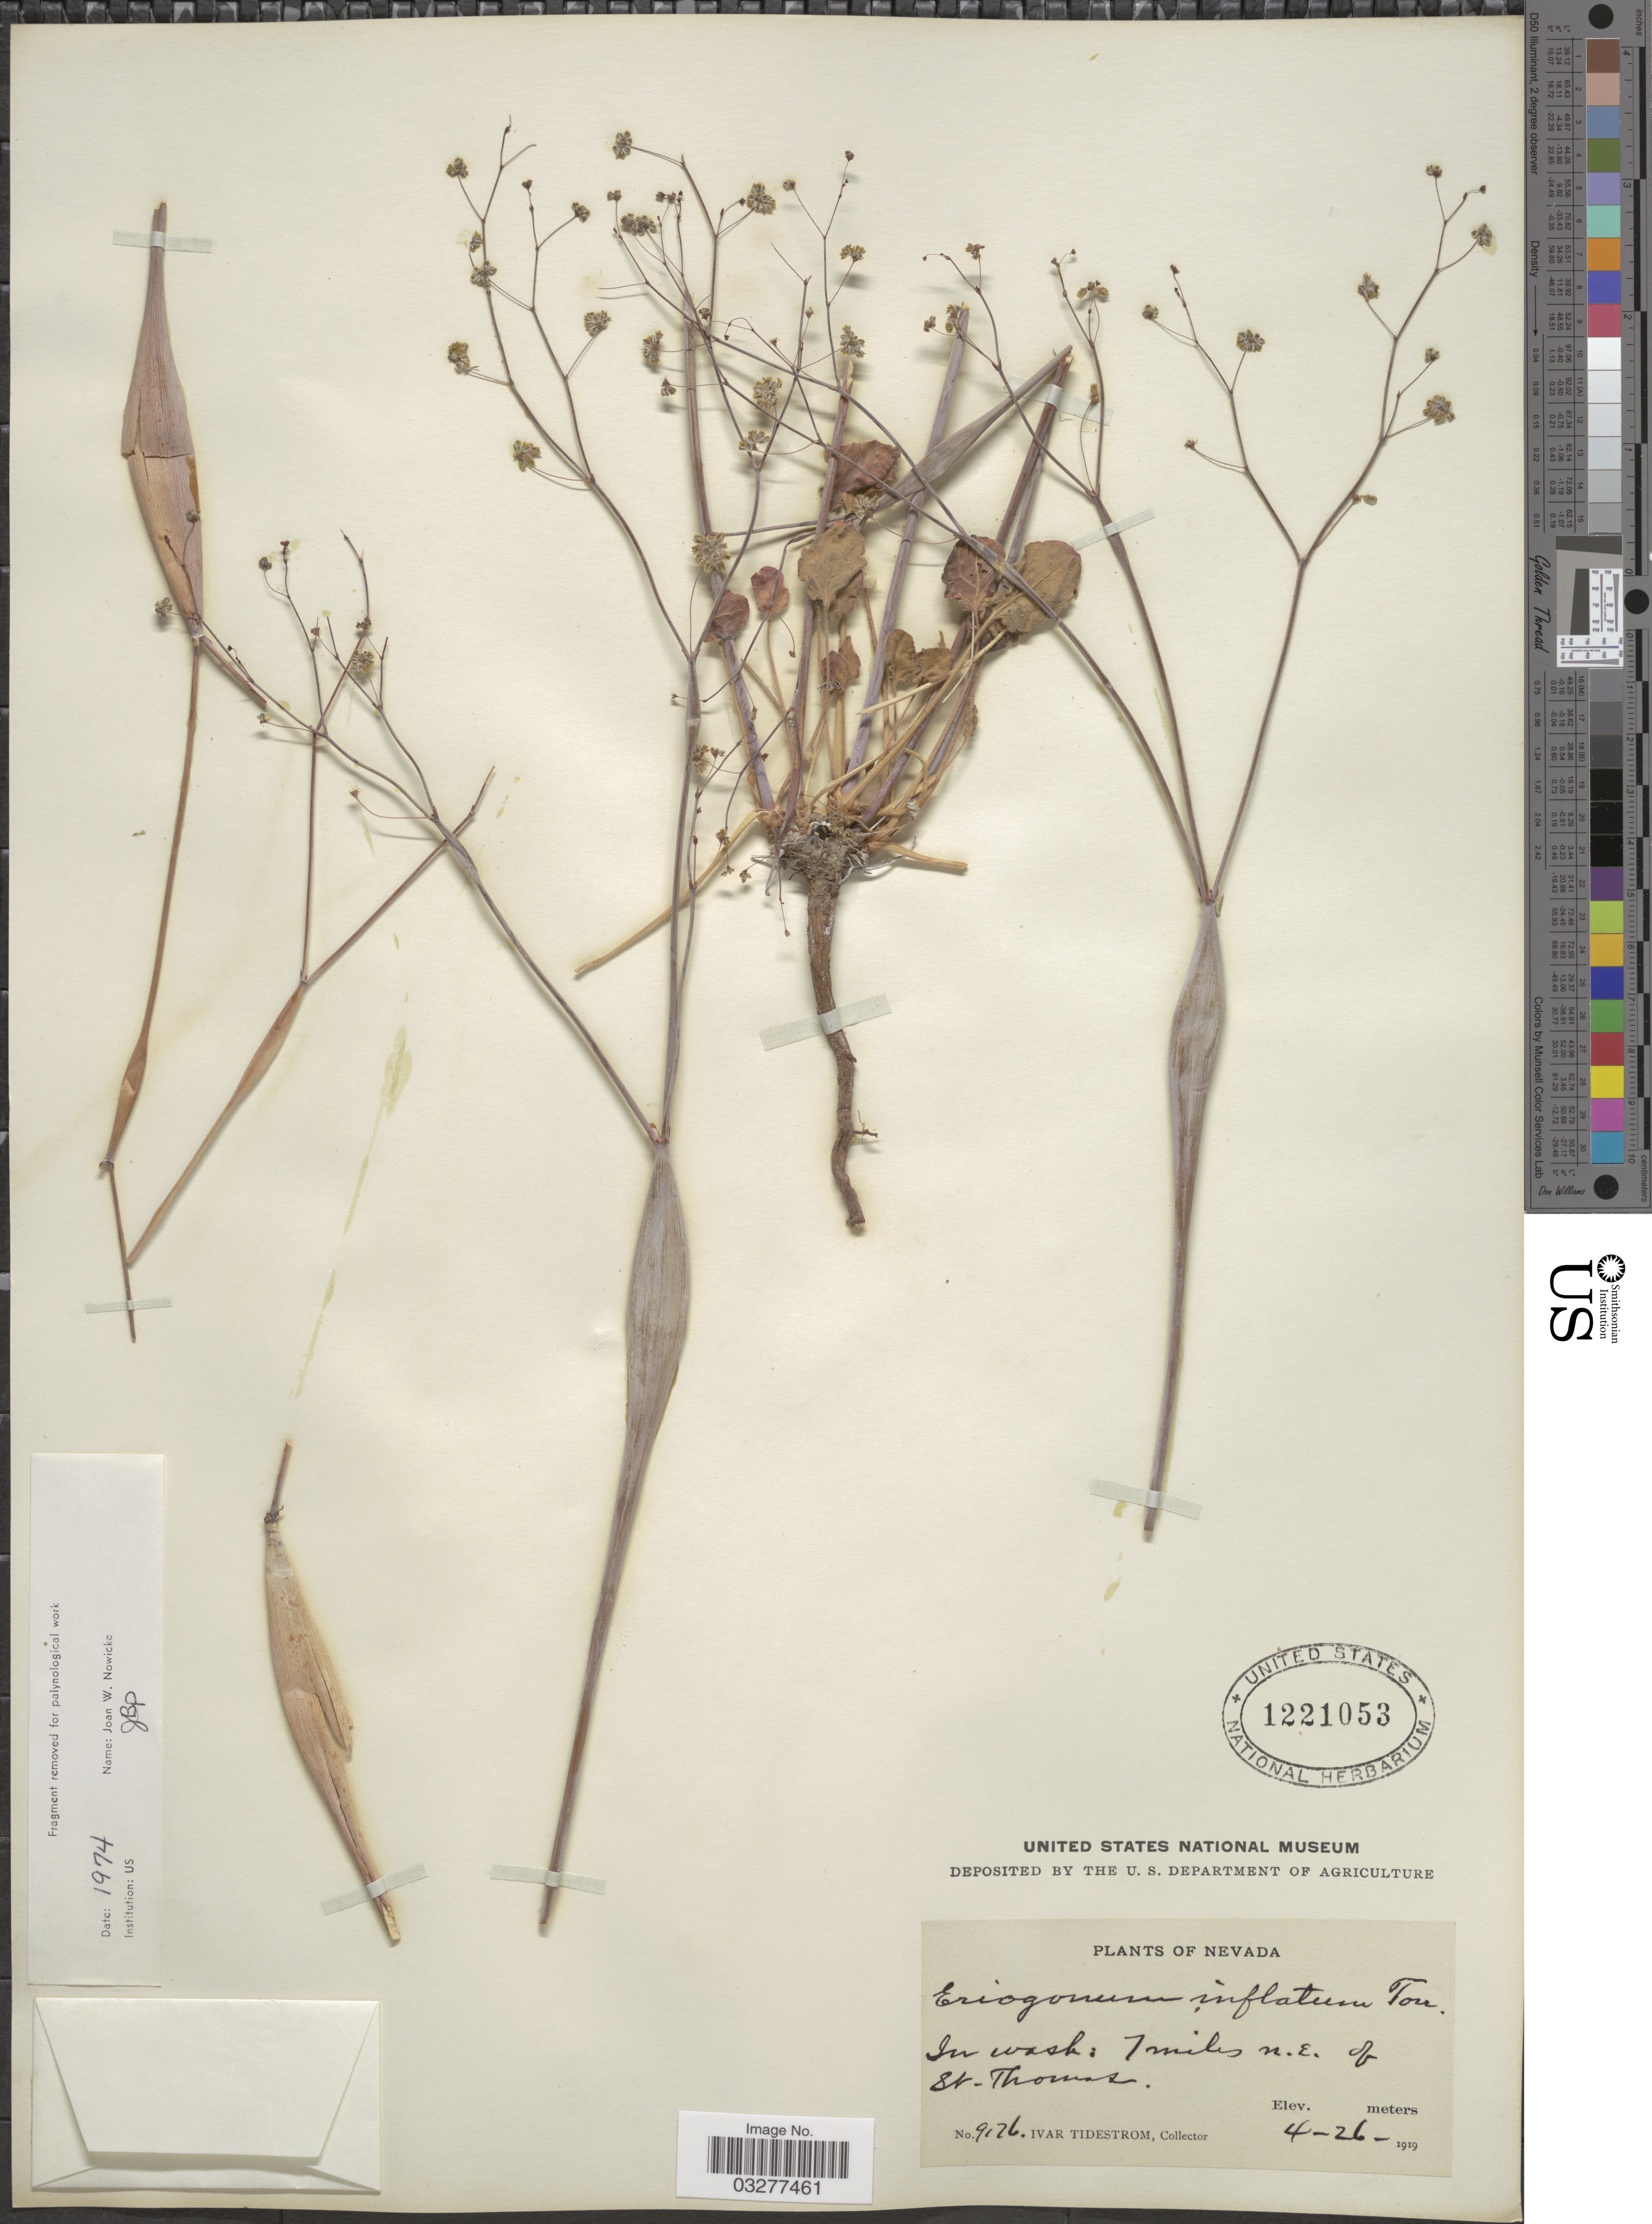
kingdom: Plantae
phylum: Tracheophyta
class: Magnoliopsida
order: Caryophyllales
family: Polygonaceae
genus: Eriogonum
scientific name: Eriogonum inflatum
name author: Torr. & Frém.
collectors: I. F. Tidestrom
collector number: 9176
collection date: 1919-04-26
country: United States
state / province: Nevada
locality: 7 miles n.e. of St-Thomas.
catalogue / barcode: US 1221053